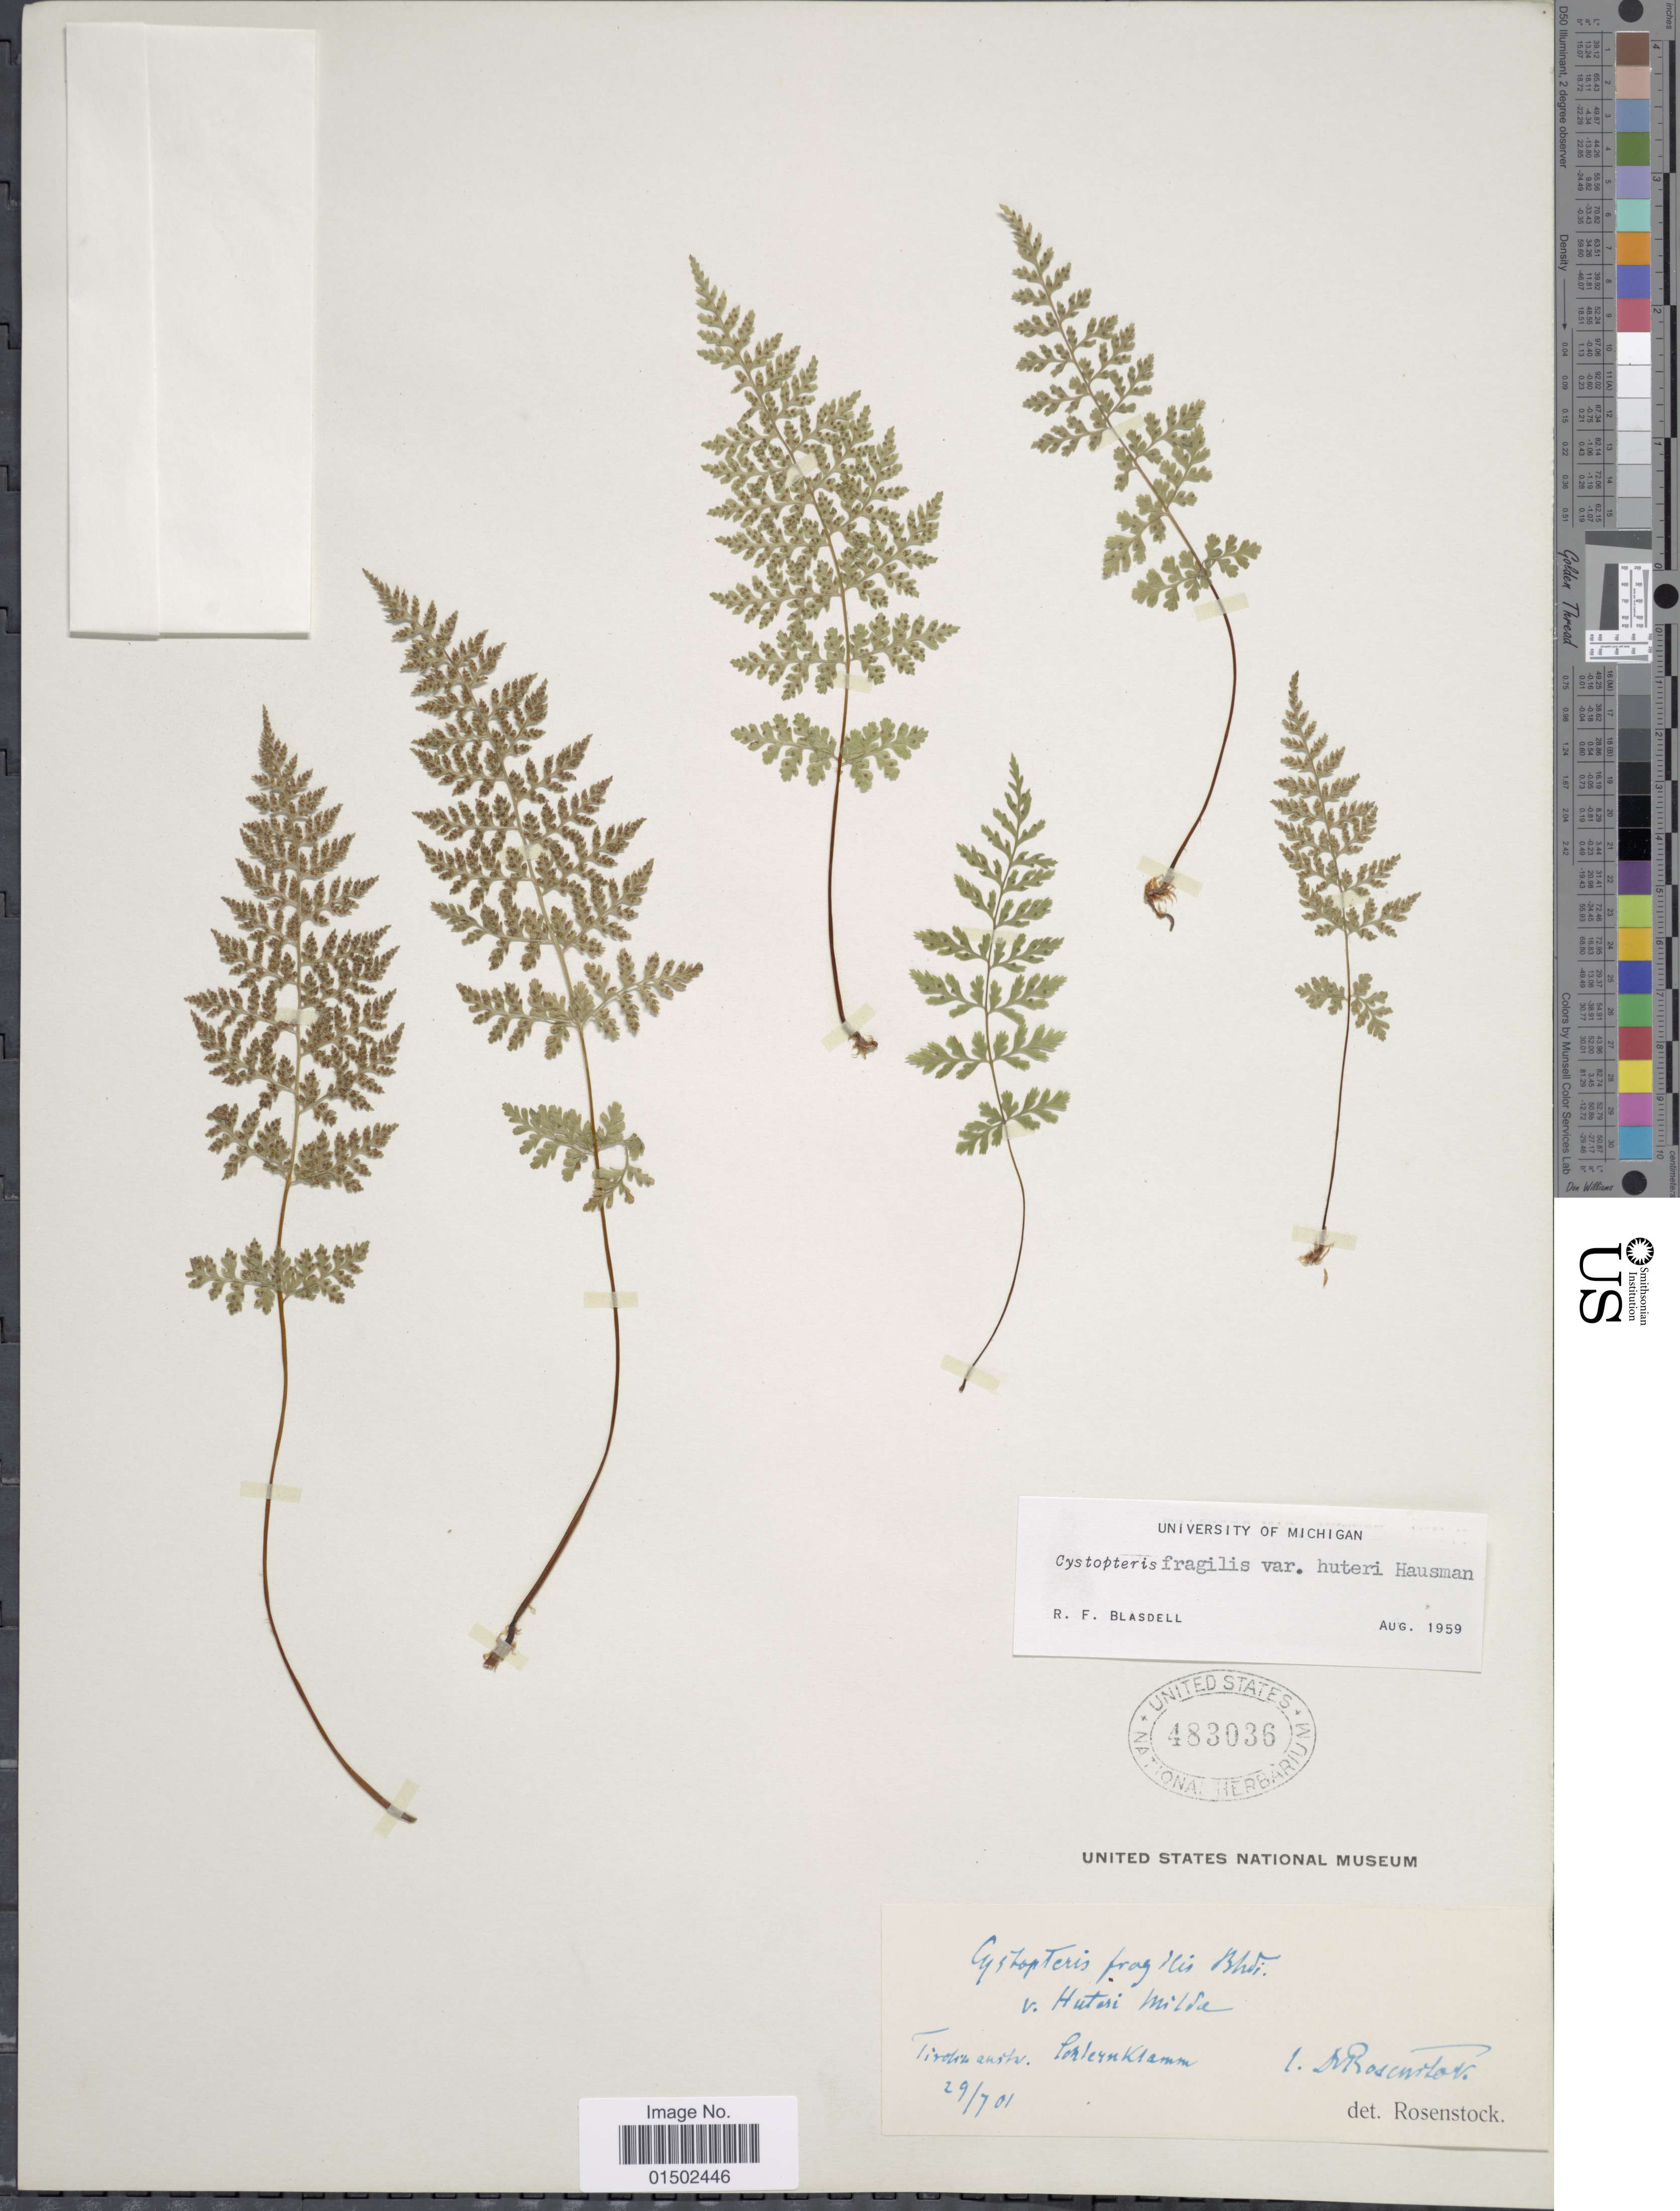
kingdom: Plantae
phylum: Tracheophyta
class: Polypodiopsida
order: Polypodiales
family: Cystopteridaceae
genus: Cystopteris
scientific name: Cystopteris fragilis var. huteri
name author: Luerss.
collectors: -- Rosenstock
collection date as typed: Transcribed d/m/y: 29/7/1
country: Austria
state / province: Tirol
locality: LonternKlamm [interpreted]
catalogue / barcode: US 483036